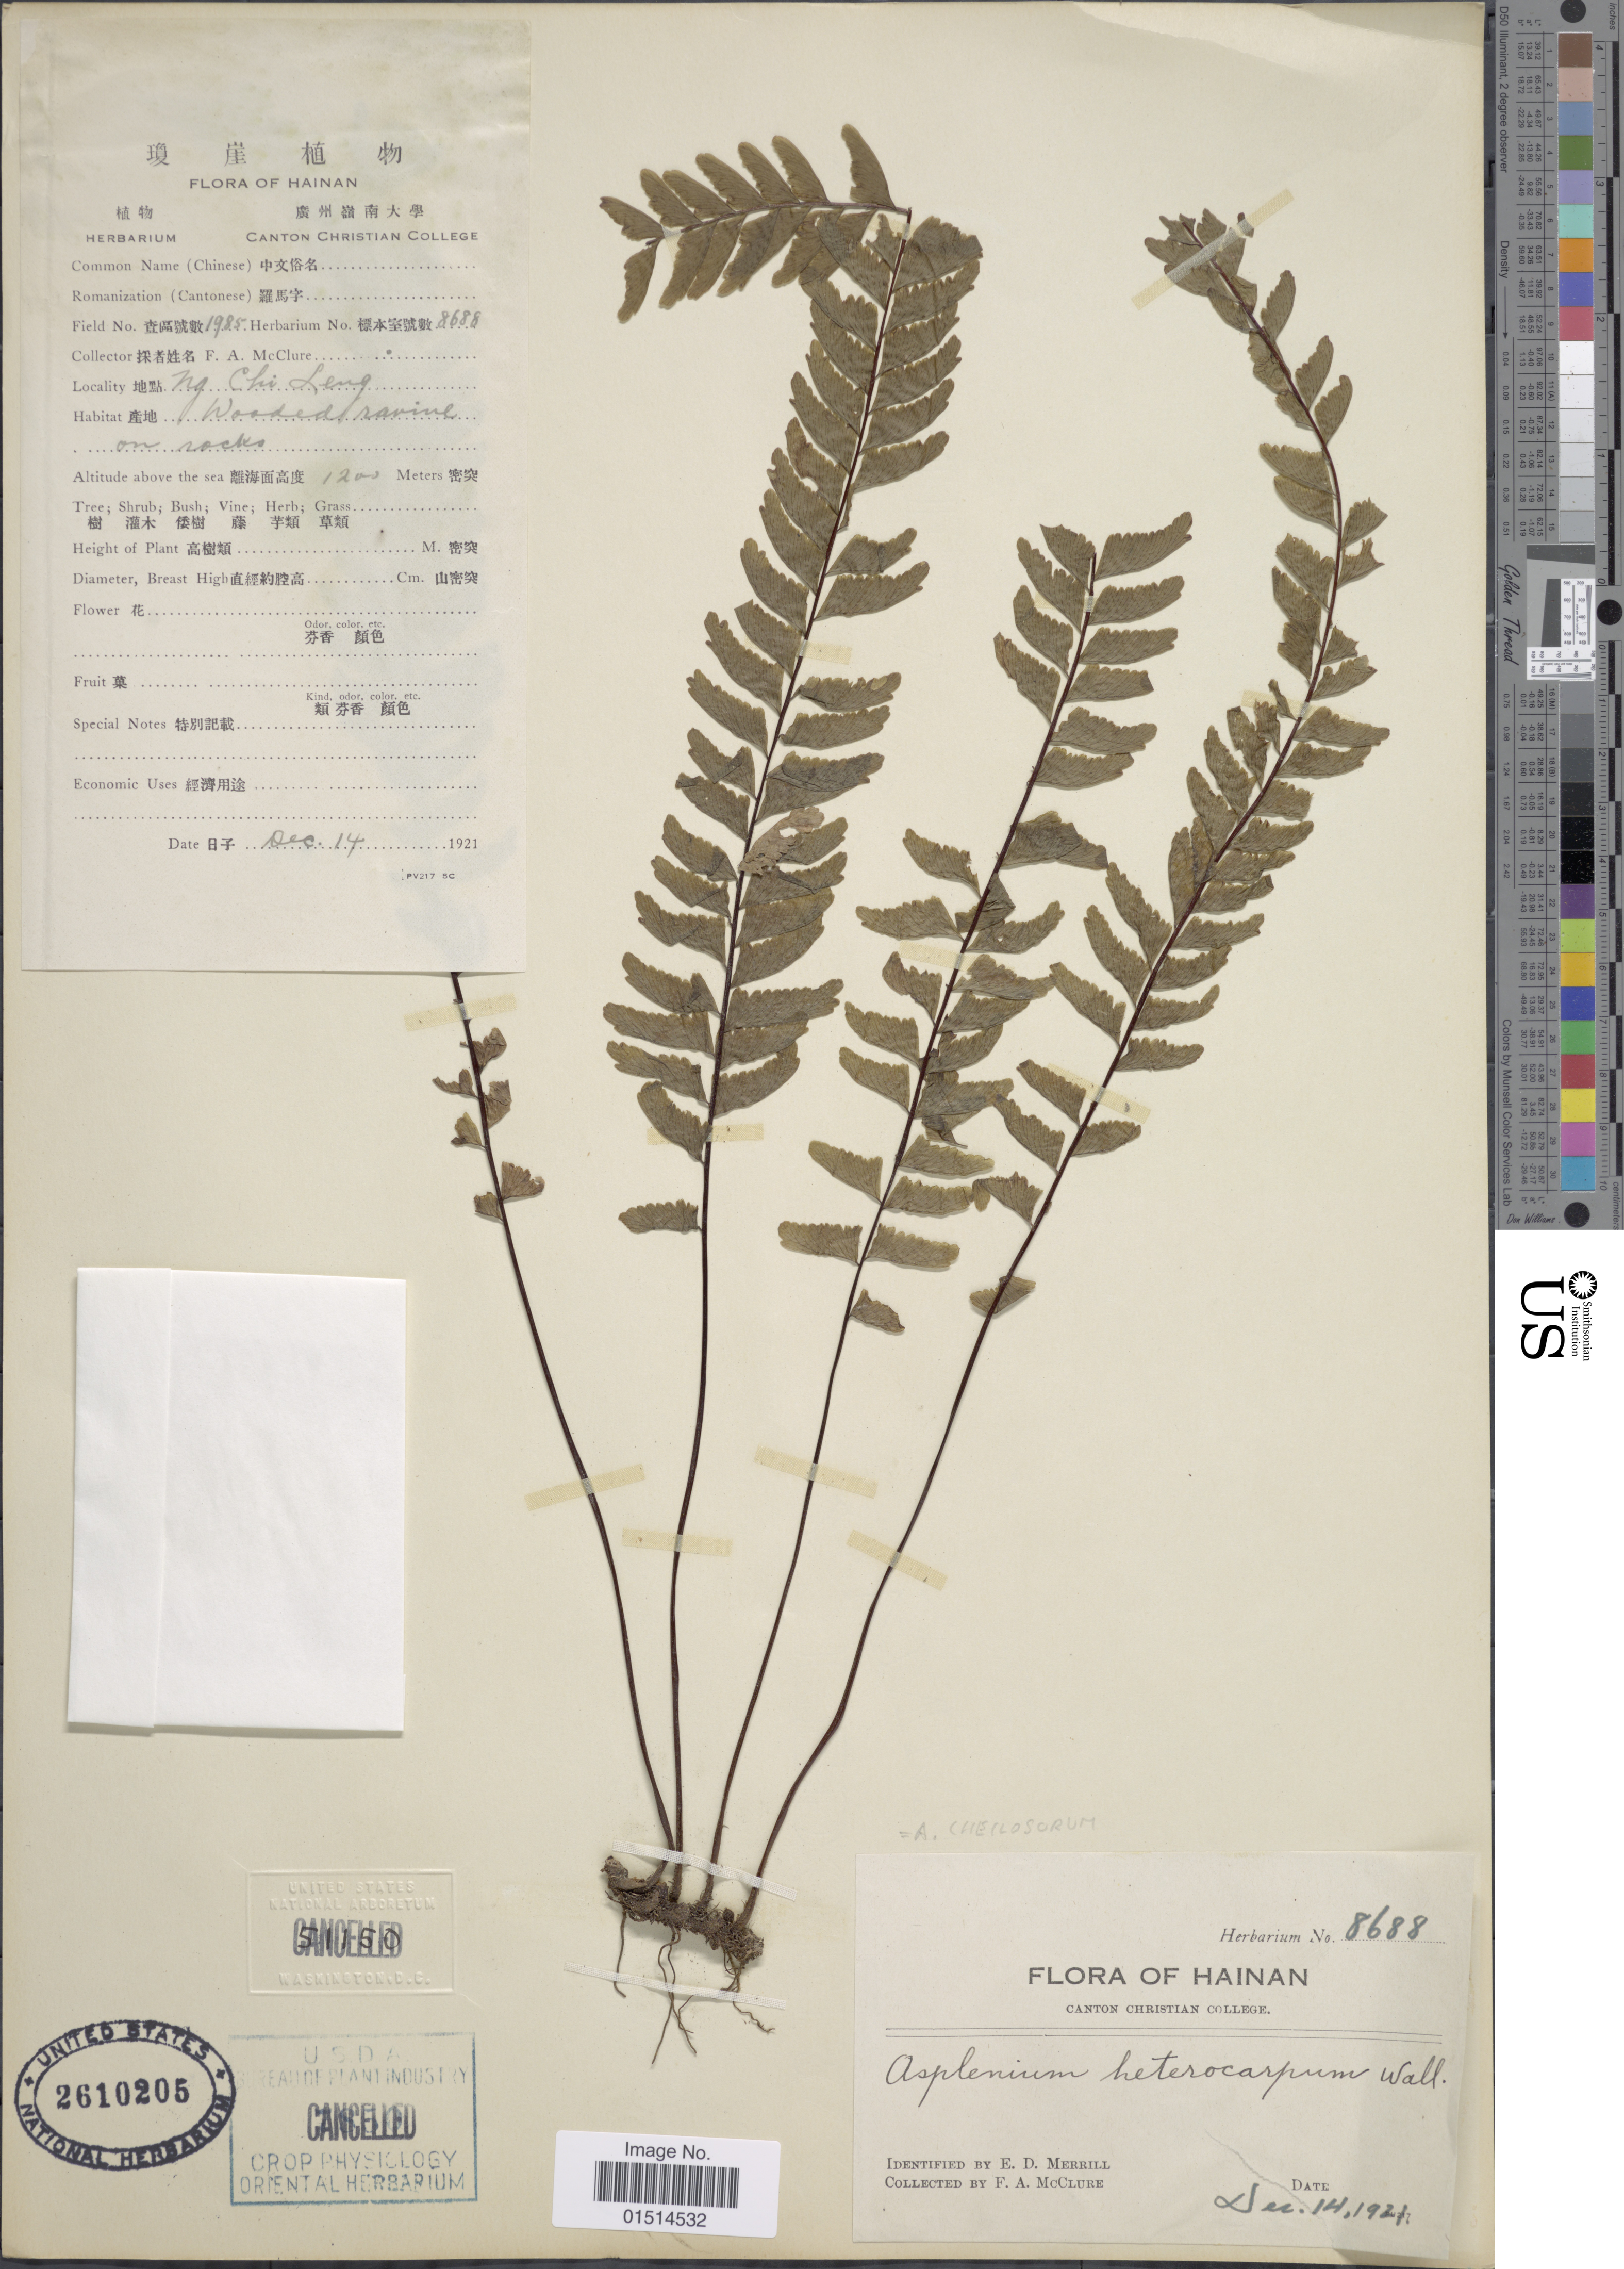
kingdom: Plantae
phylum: Tracheophyta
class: Polypodiopsida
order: Polypodiales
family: Aspleniaceae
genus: Asplenium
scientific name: Asplenium cheilosorum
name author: Kunze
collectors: F. A. McClure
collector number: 8688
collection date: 1921-12-14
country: China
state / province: Hainan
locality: Ng Chi Leng, Hainan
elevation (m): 1200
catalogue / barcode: US 2610205